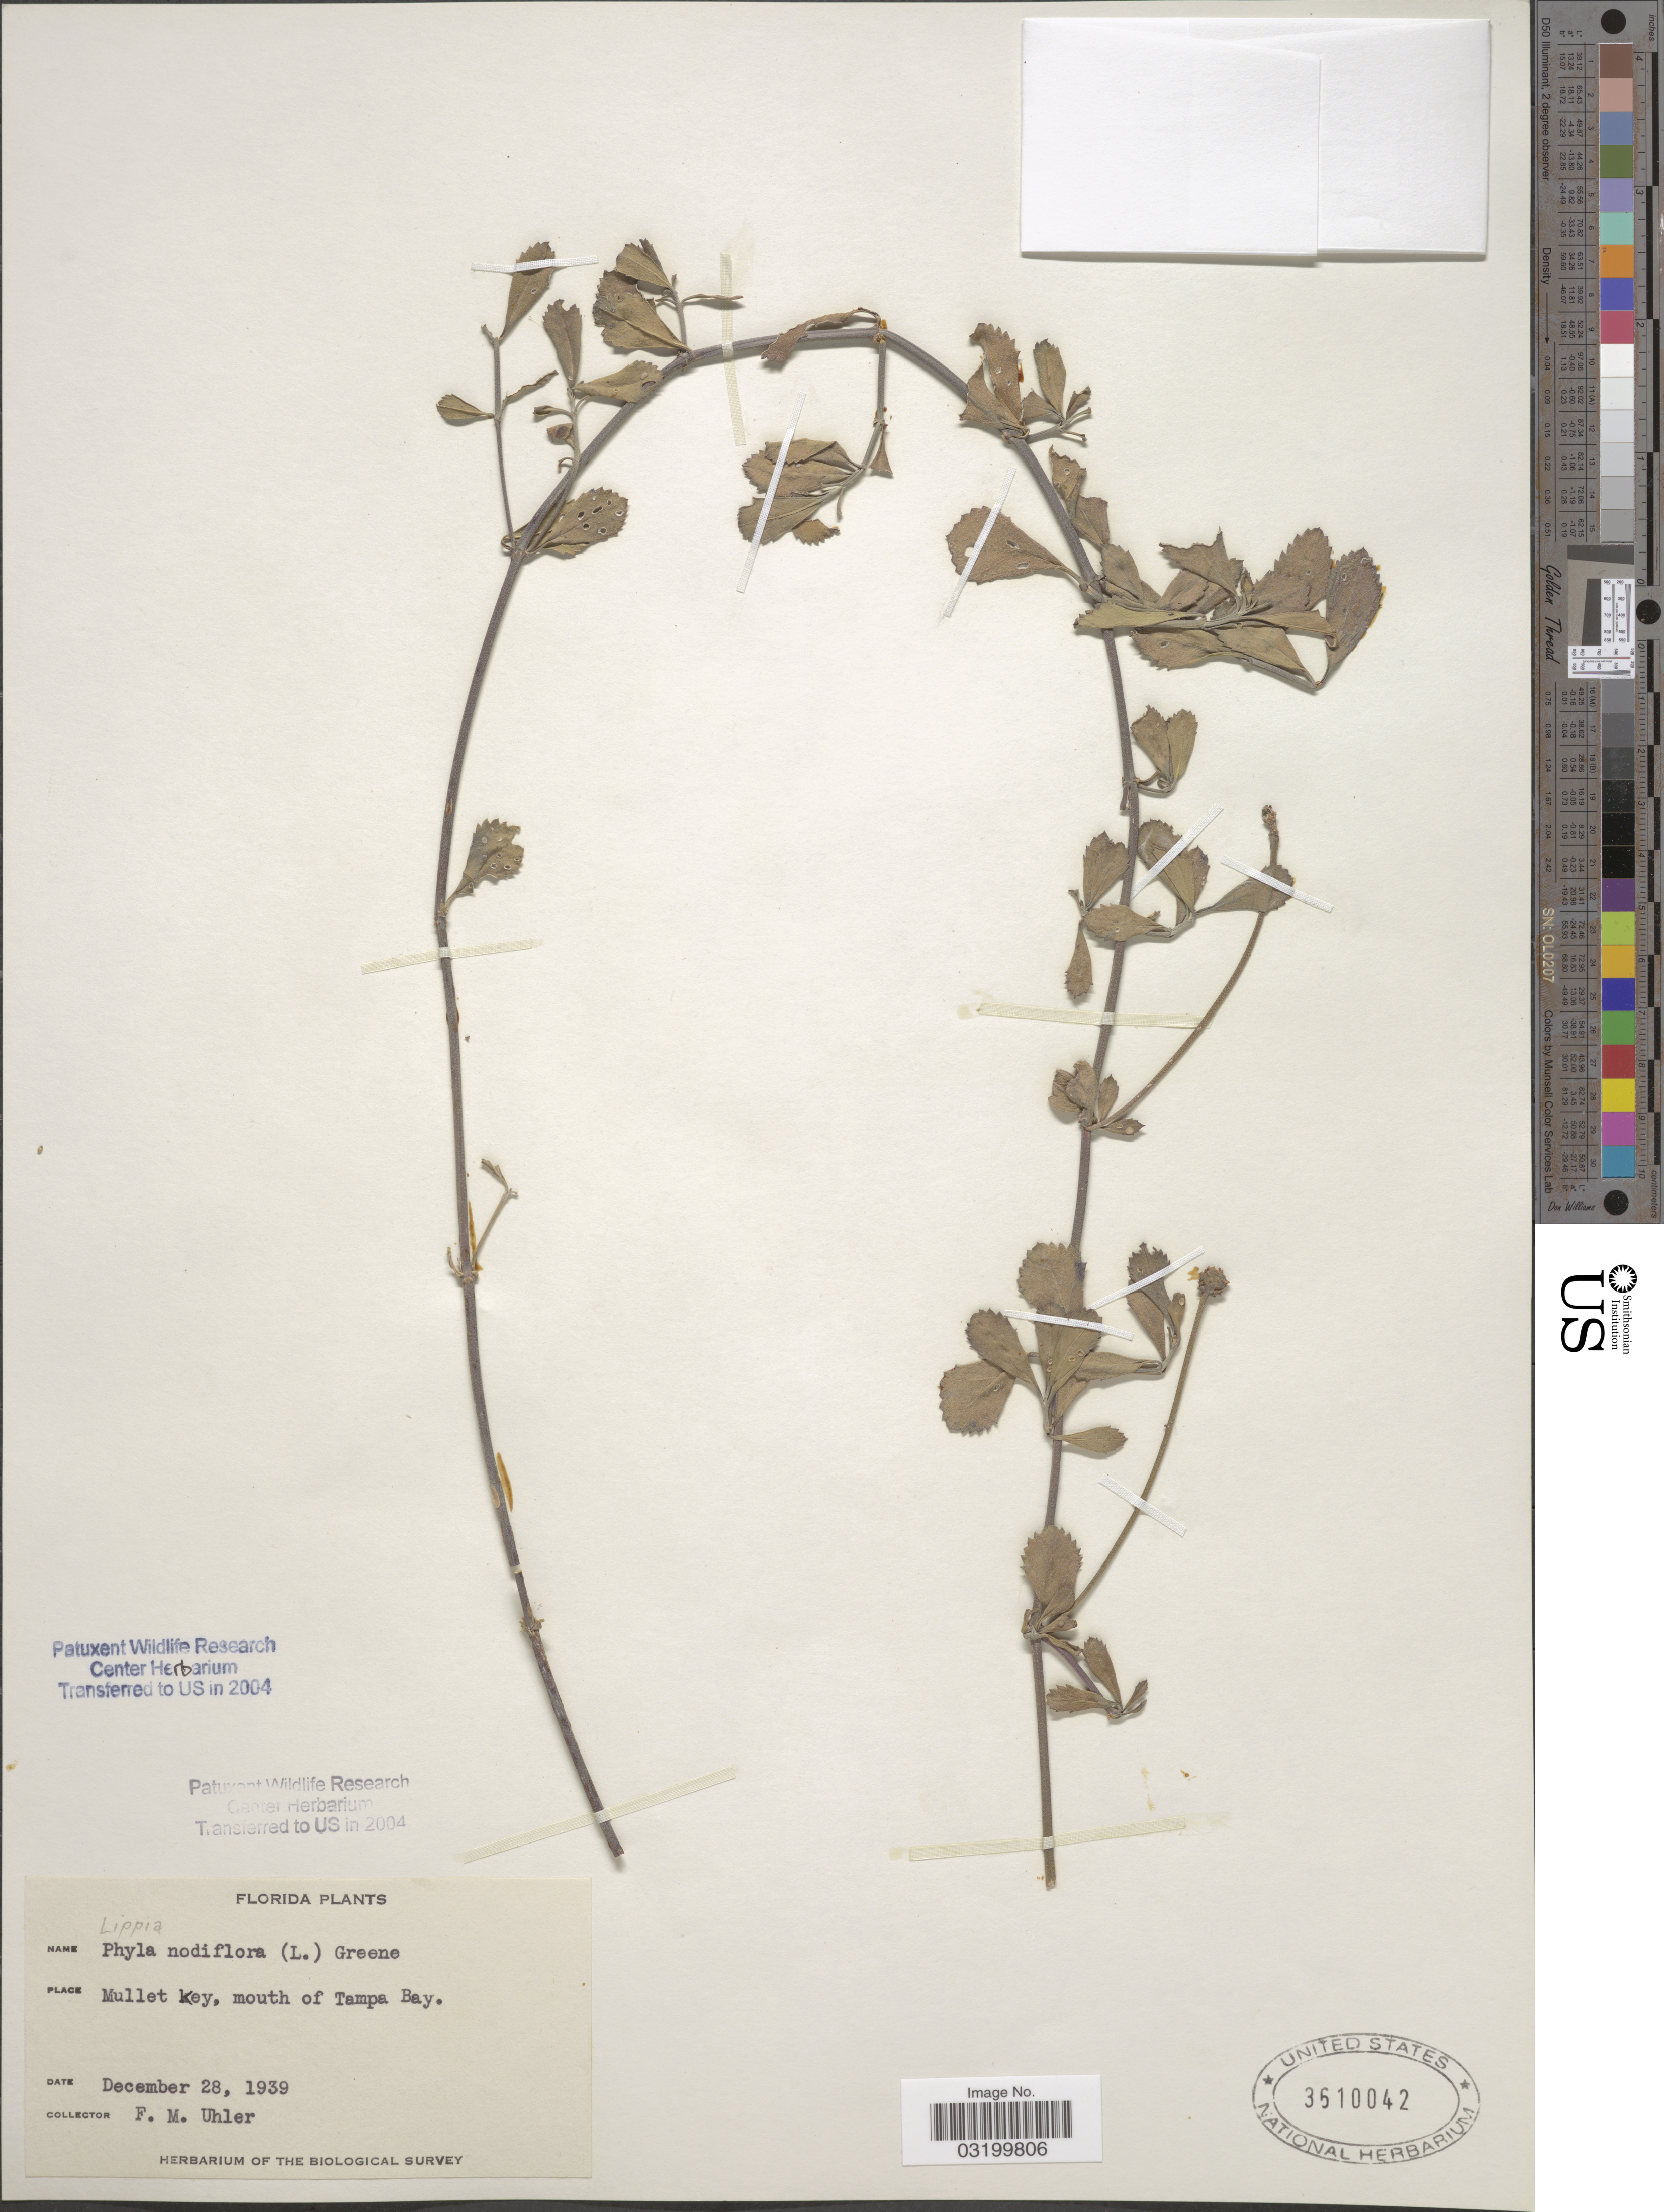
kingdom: Plantae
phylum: Tracheophyta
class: Magnoliopsida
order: Lamiales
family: Verbenaceae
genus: Phyla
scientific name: Phyla nodiflora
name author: (L.) Greene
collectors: F. M. Uhler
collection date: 1939-12-28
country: United States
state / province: Florida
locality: Mullet Key, mouth of Tampa Bay.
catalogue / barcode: US 3610042